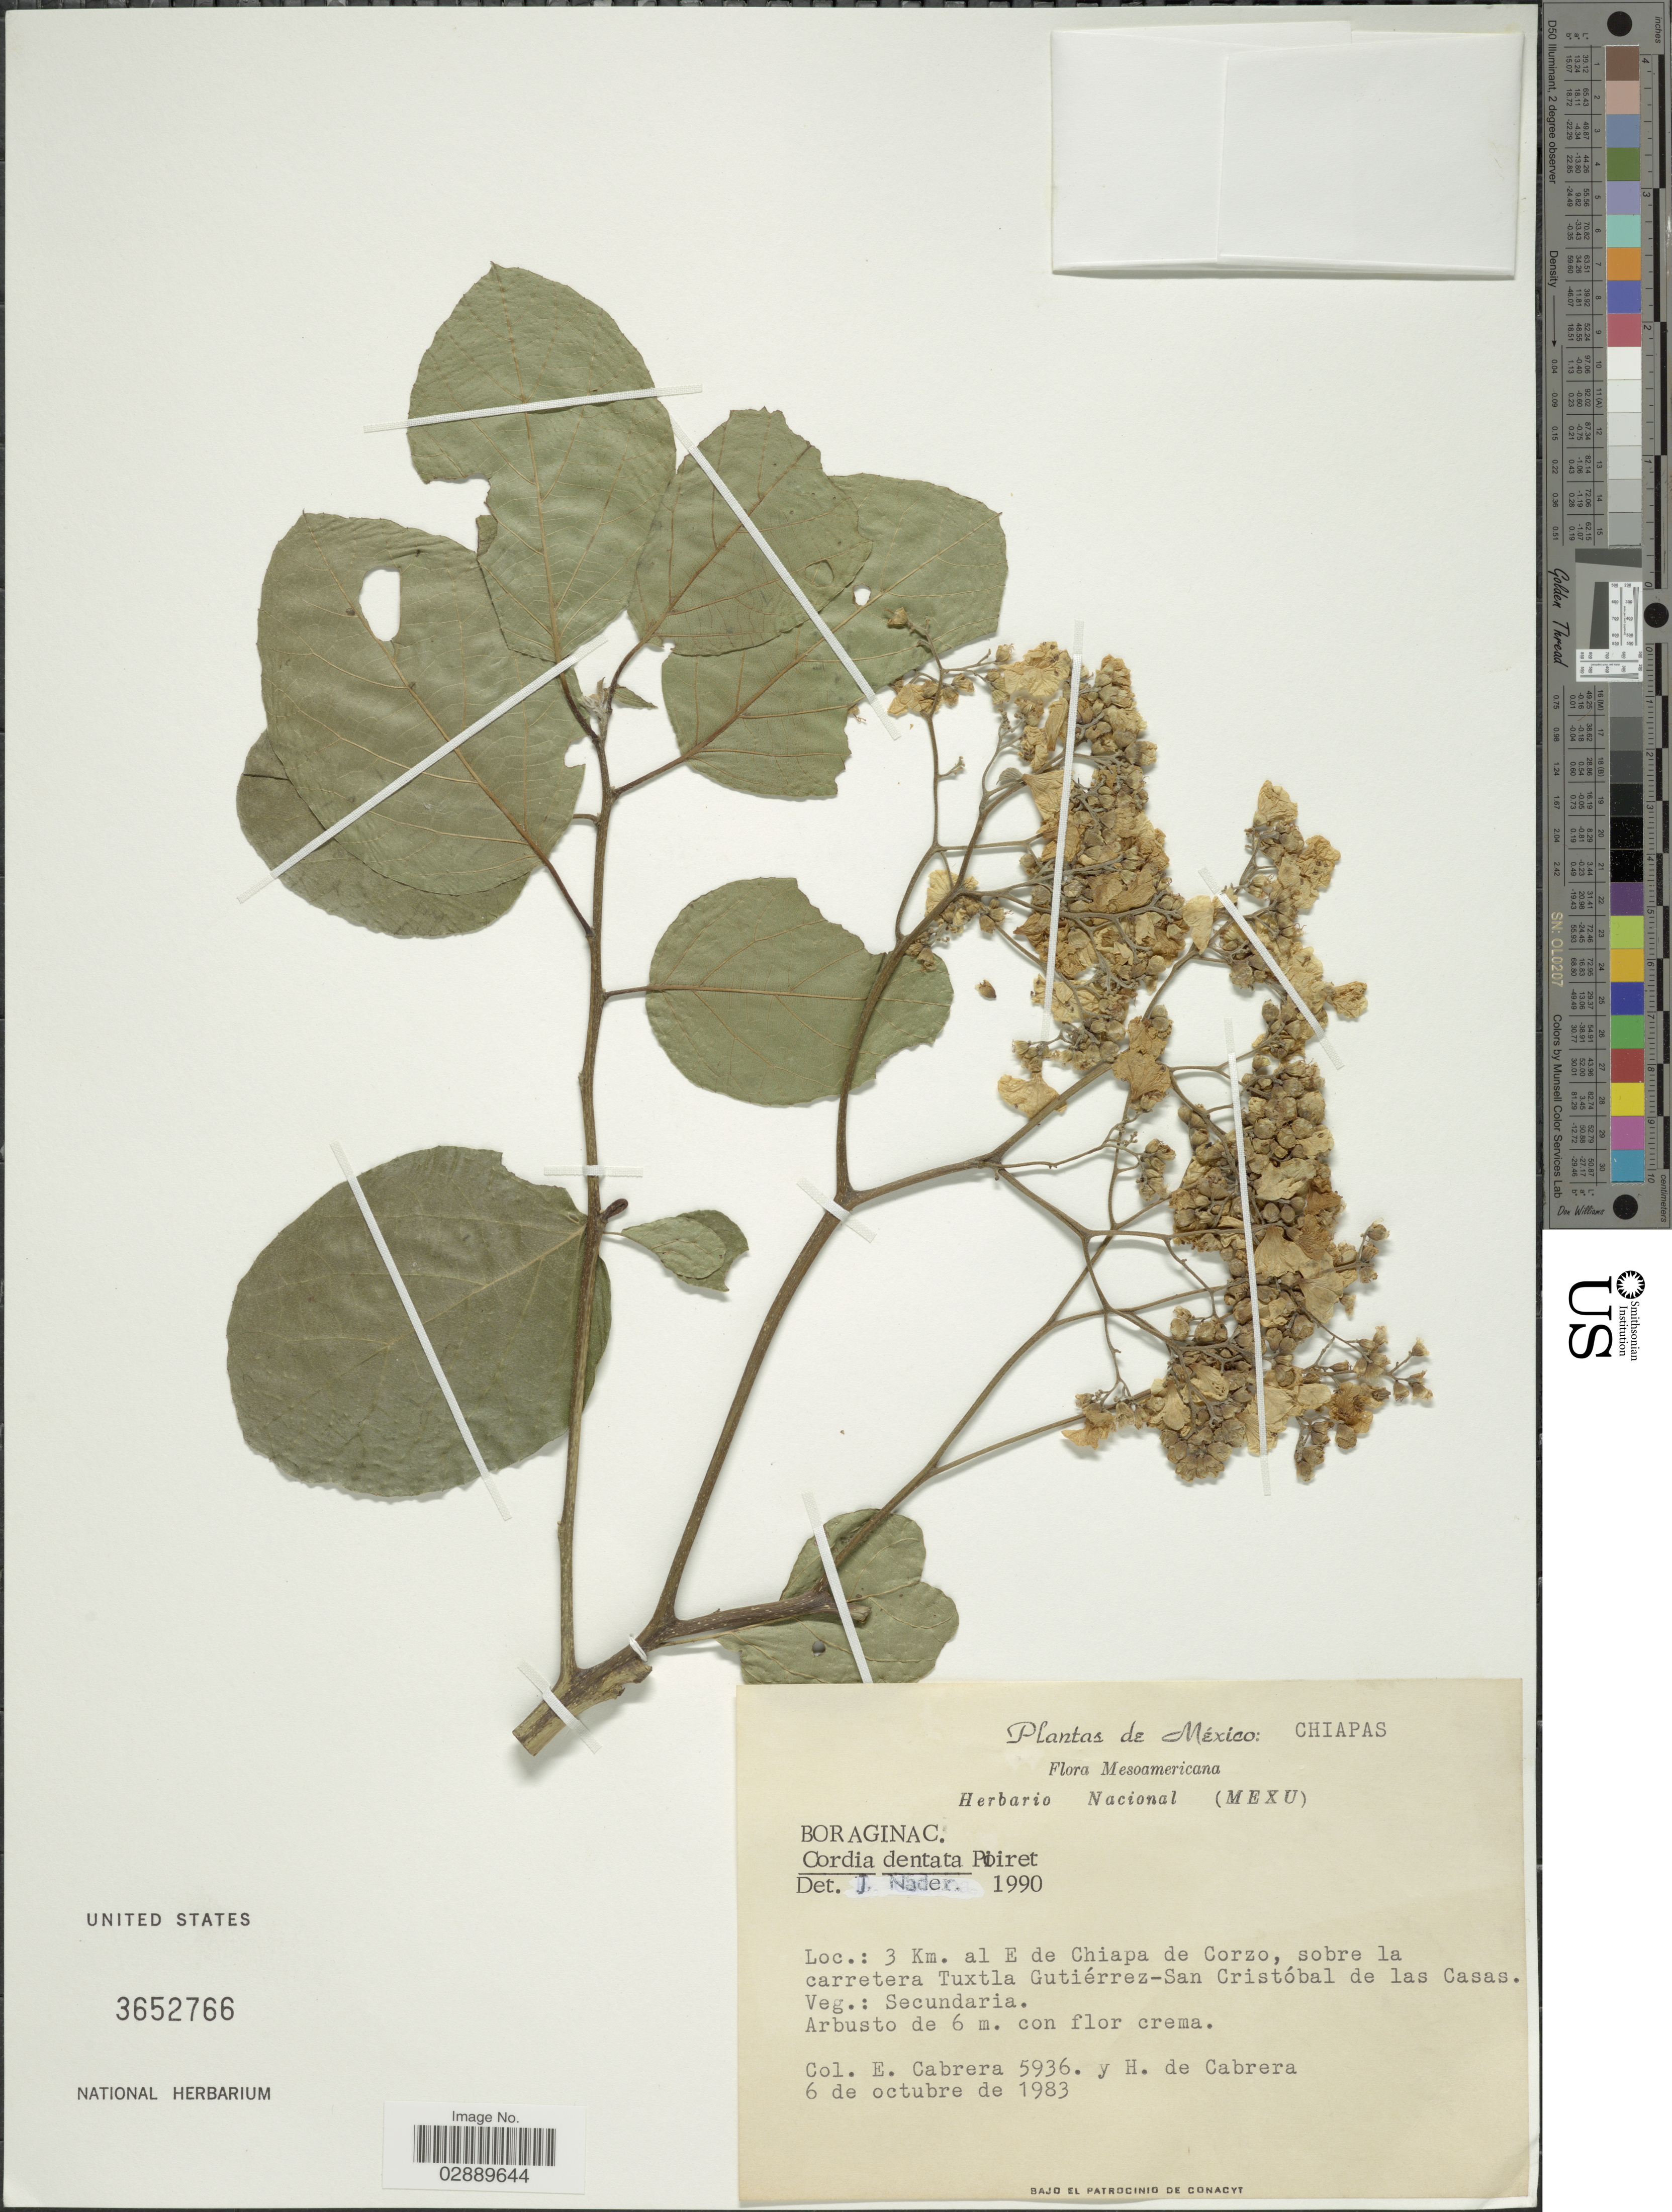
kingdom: Plantae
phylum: Tracheophyta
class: Magnoliopsida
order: Boraginales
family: Cordiaceae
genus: Cordia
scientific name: Cordia dentata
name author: Poir.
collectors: E. Cabrera & H. de Cabrera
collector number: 5936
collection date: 1983-10-06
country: Mexico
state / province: Chiapas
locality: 3 Km. al E de Chiapa de Corzo, sobre la carretera Tuxtla Gutiérrez-San Cristóbal de las Casas.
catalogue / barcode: US 3652766